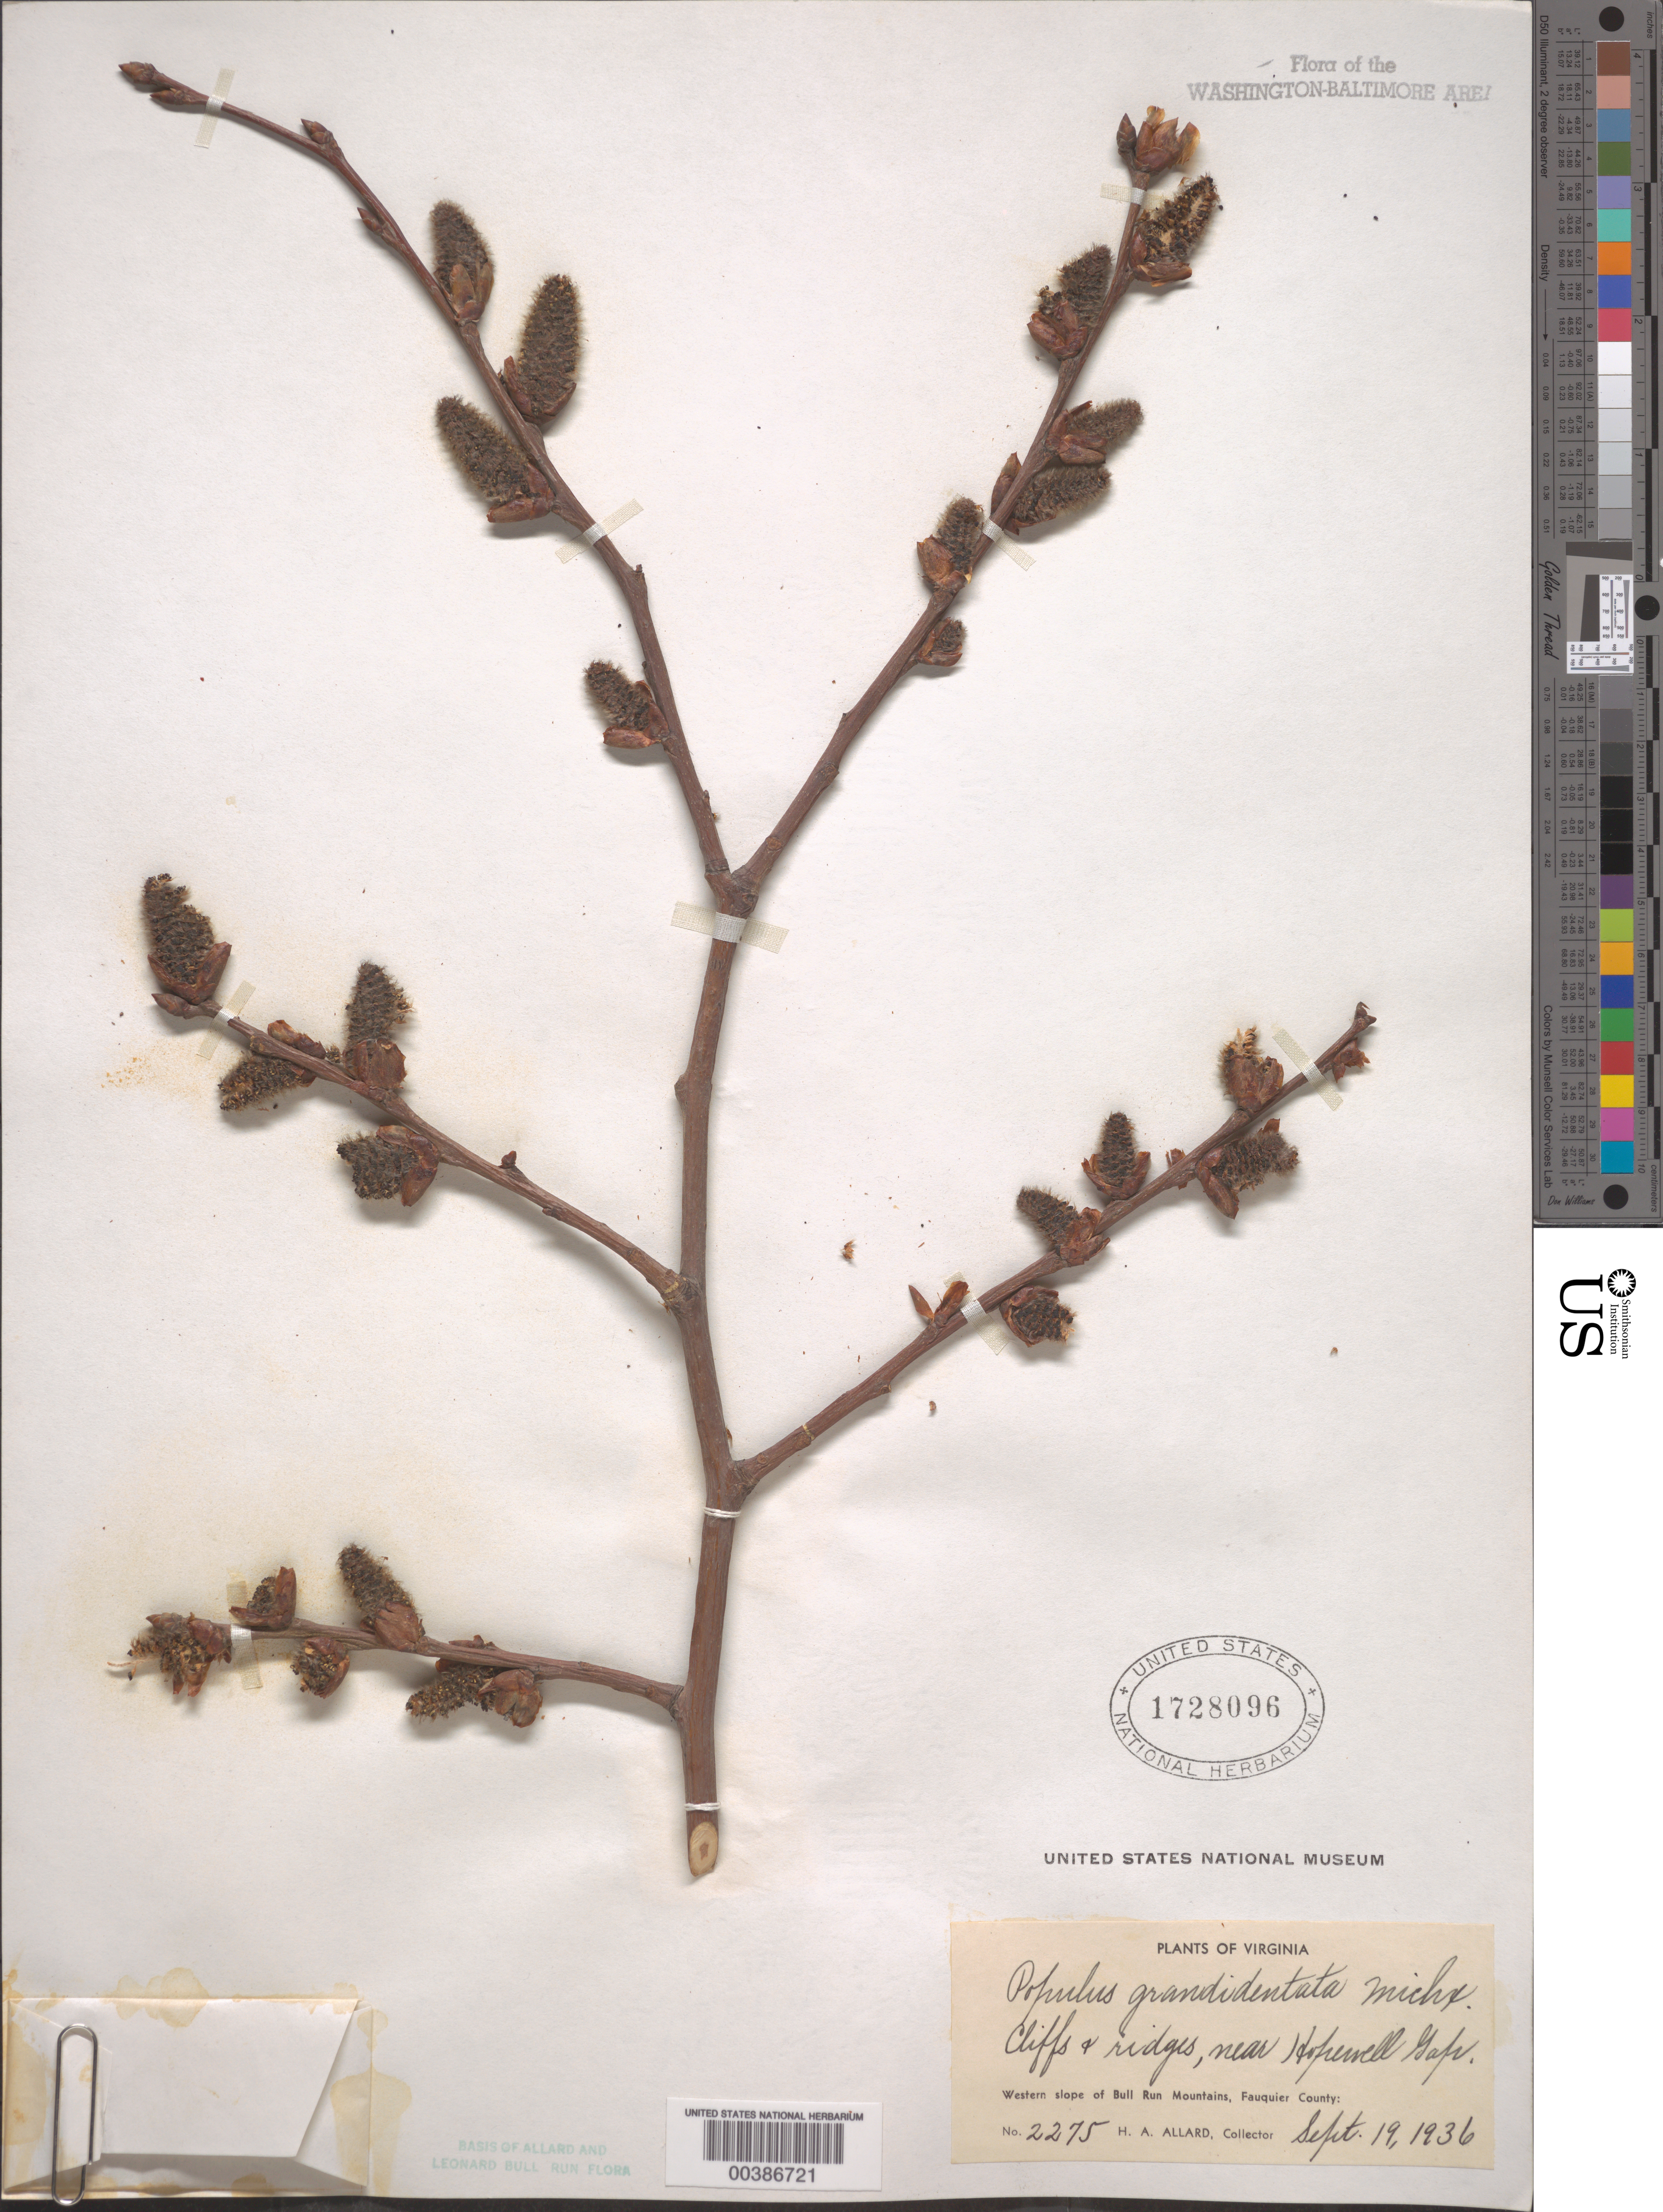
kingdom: Plantae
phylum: Tracheophyta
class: Magnoliopsida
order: Malpighiales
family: Salicaceae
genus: Populus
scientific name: Populus grandidentata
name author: Michx.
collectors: H. A. Allard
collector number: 2275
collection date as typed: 19 Sep 1936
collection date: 1936-09-19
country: United States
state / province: Virginia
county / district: Fauquier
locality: Hopewell Gap vicinity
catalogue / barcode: US 1728096